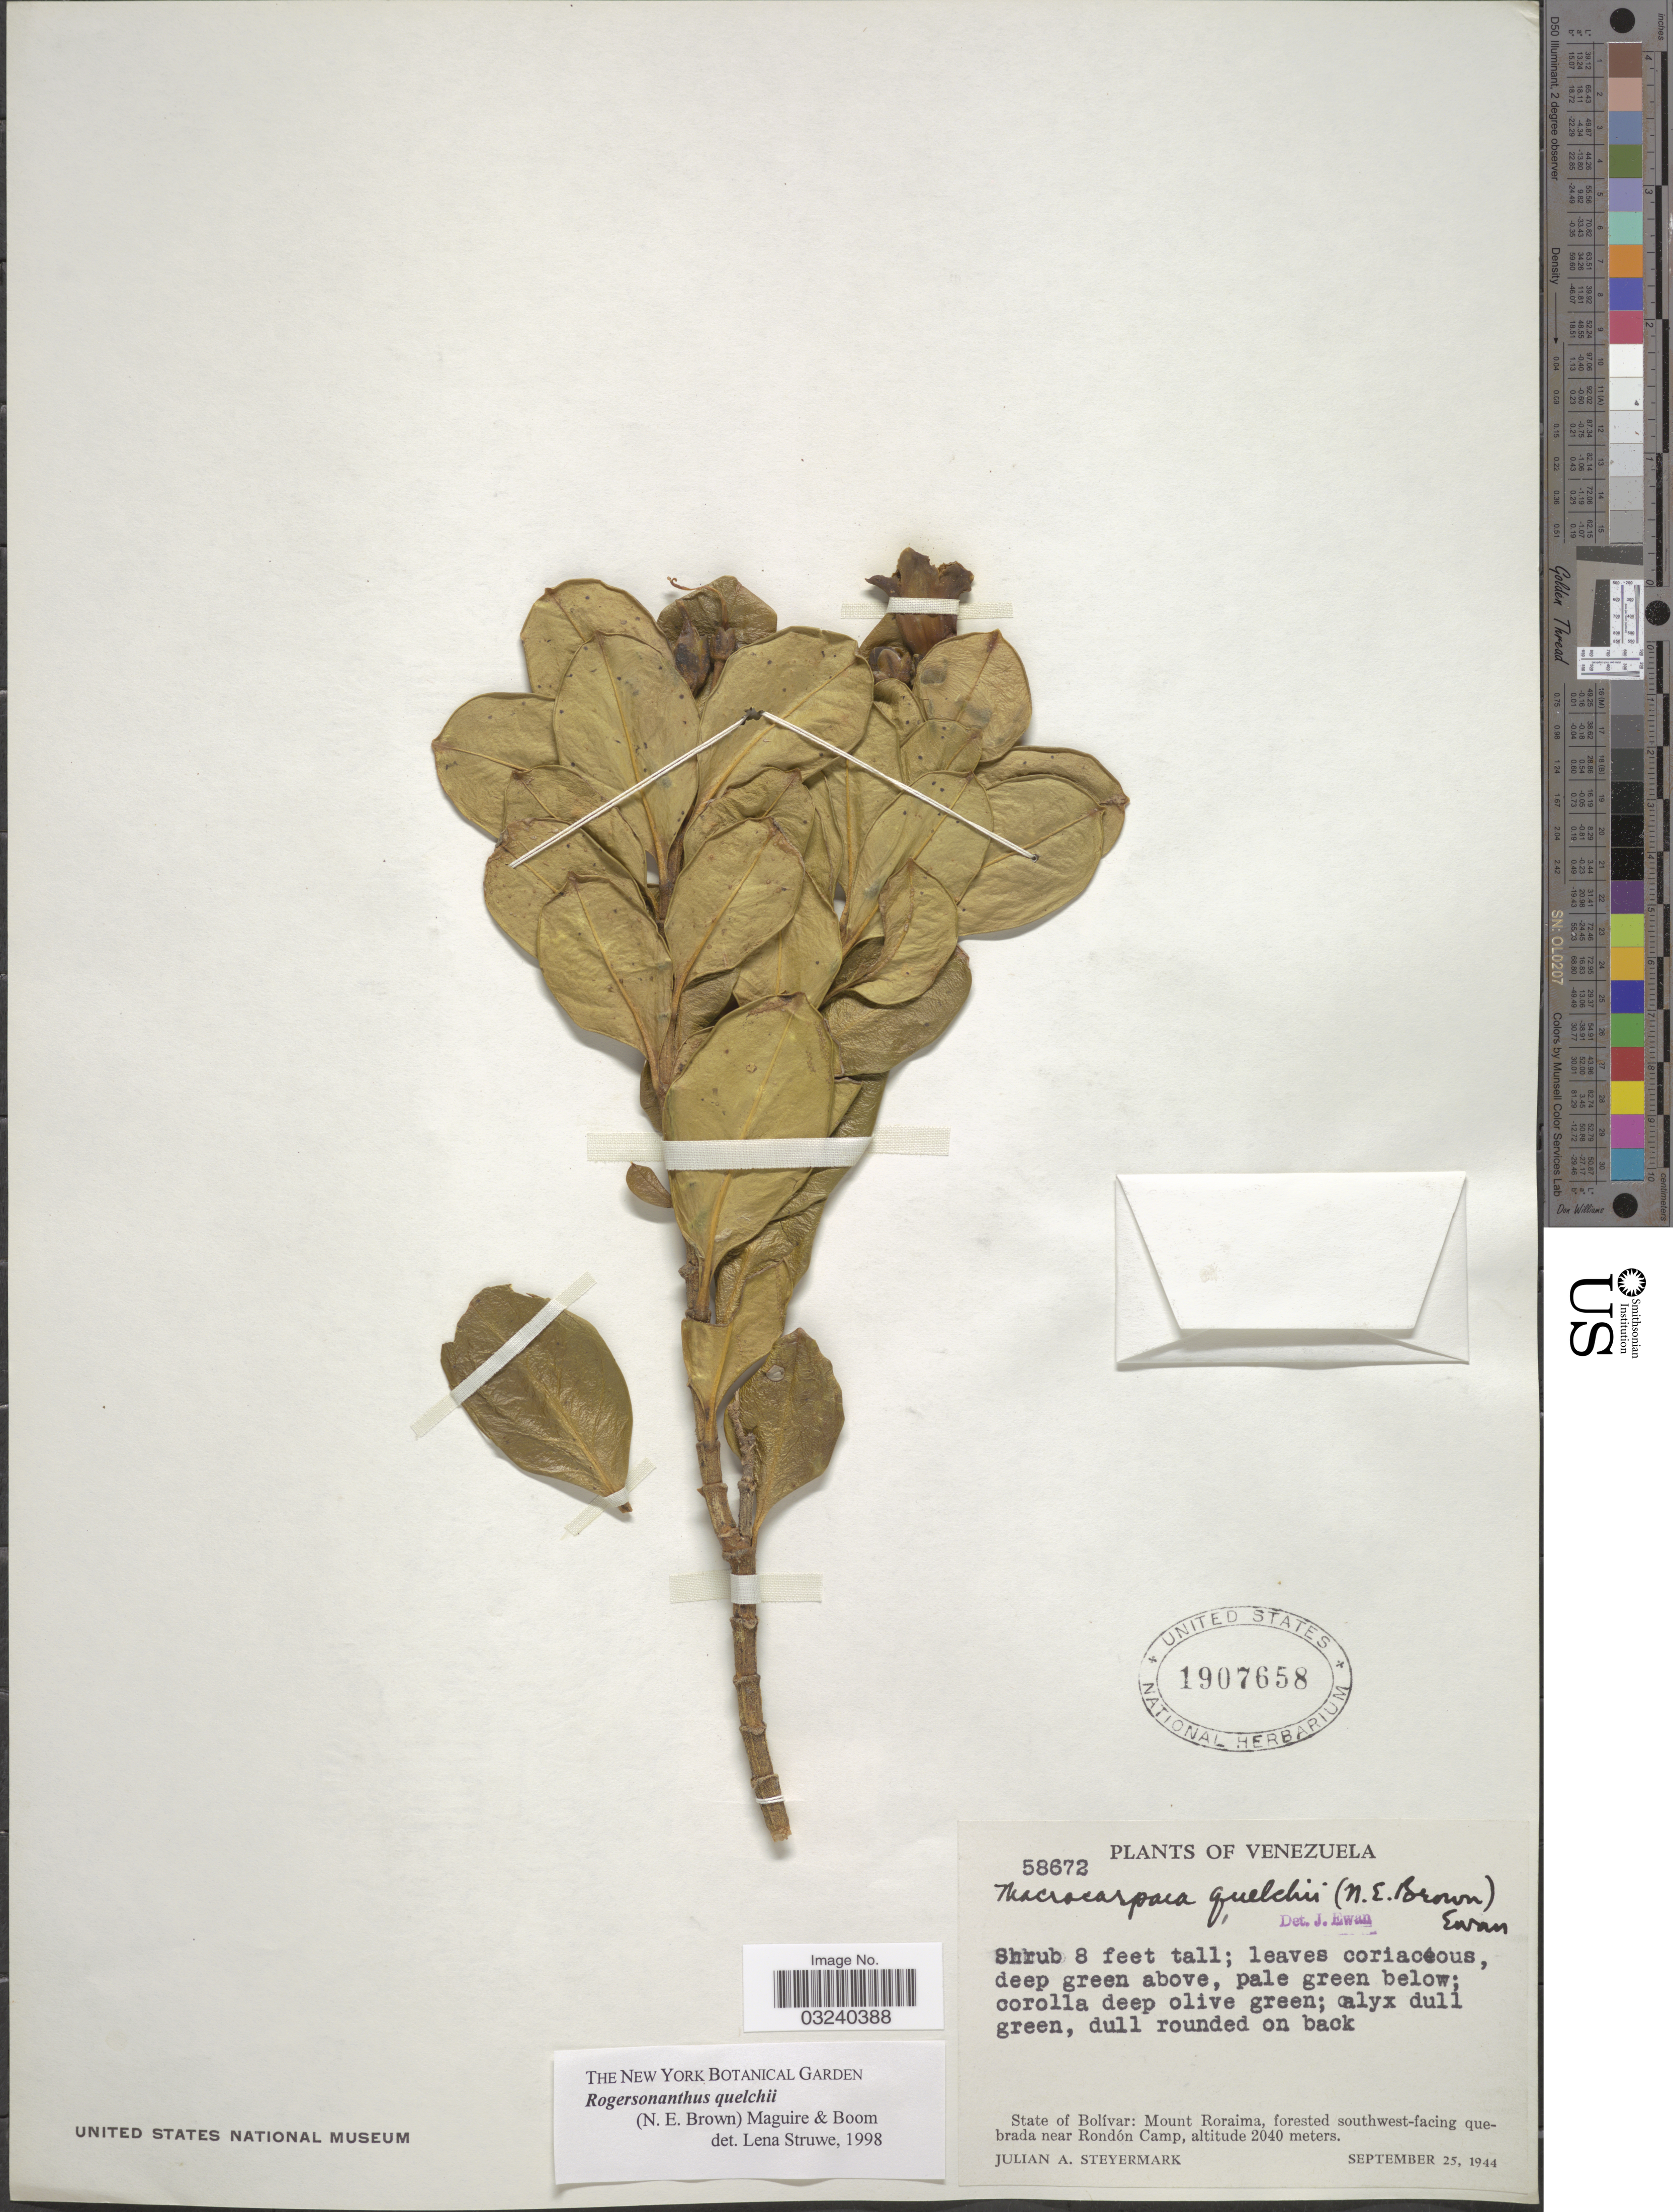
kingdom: Plantae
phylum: Tracheophyta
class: Magnoliopsida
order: Gentianales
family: Gentianaceae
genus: Rogersonanthus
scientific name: Rogersonanthus quelchii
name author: (N.E. Br.) Maguire & B.M. Boom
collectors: J. Steyermark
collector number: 58672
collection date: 1944-09-25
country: Venezuela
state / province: Bolivar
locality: Mount Roraima, forested southwest-facing quebrada near Rondón Camp.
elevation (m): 2040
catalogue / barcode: US 1907658